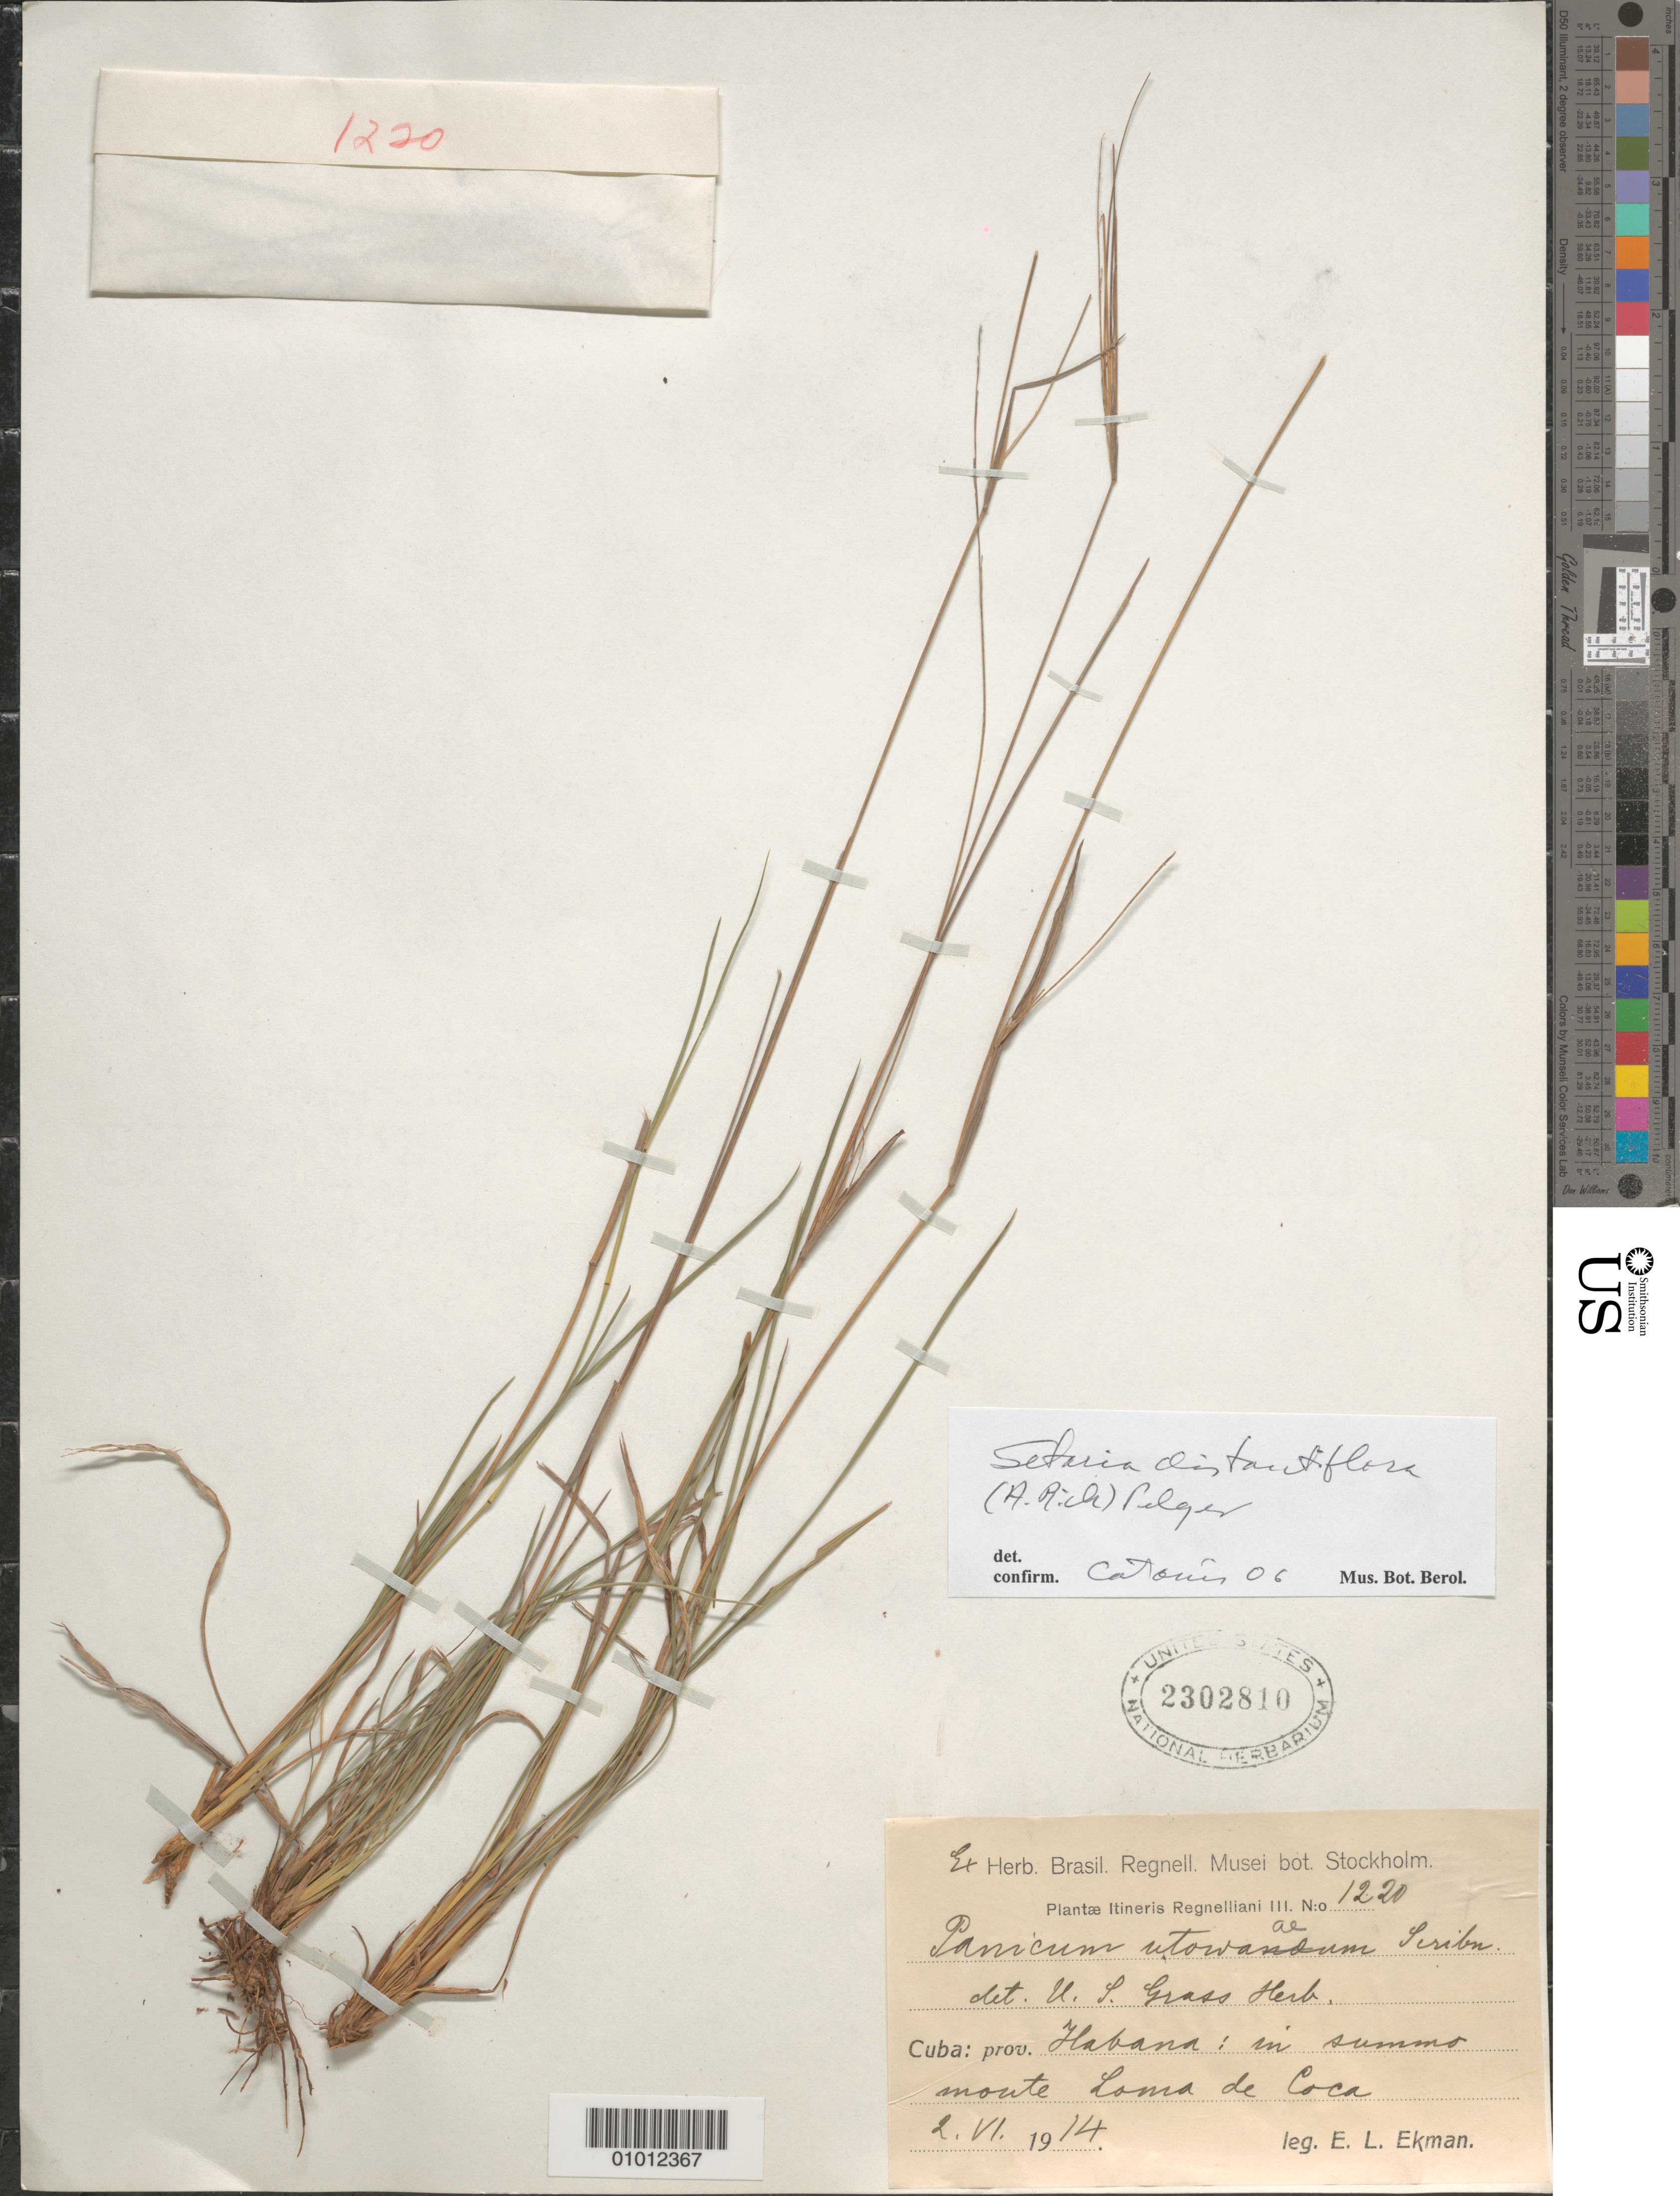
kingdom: Plantae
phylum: Tracheophyta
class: Liliopsida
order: Poales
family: Poaceae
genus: Setaria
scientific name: Setaria distantiflora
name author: (A. Rich.) Pilg.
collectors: E. L. Ekman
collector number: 1220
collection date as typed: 02 Jun 1914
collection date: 1914-06-02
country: Cuba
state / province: La Habana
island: Cuba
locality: In summo monte Loma de Coca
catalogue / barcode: US 2302810